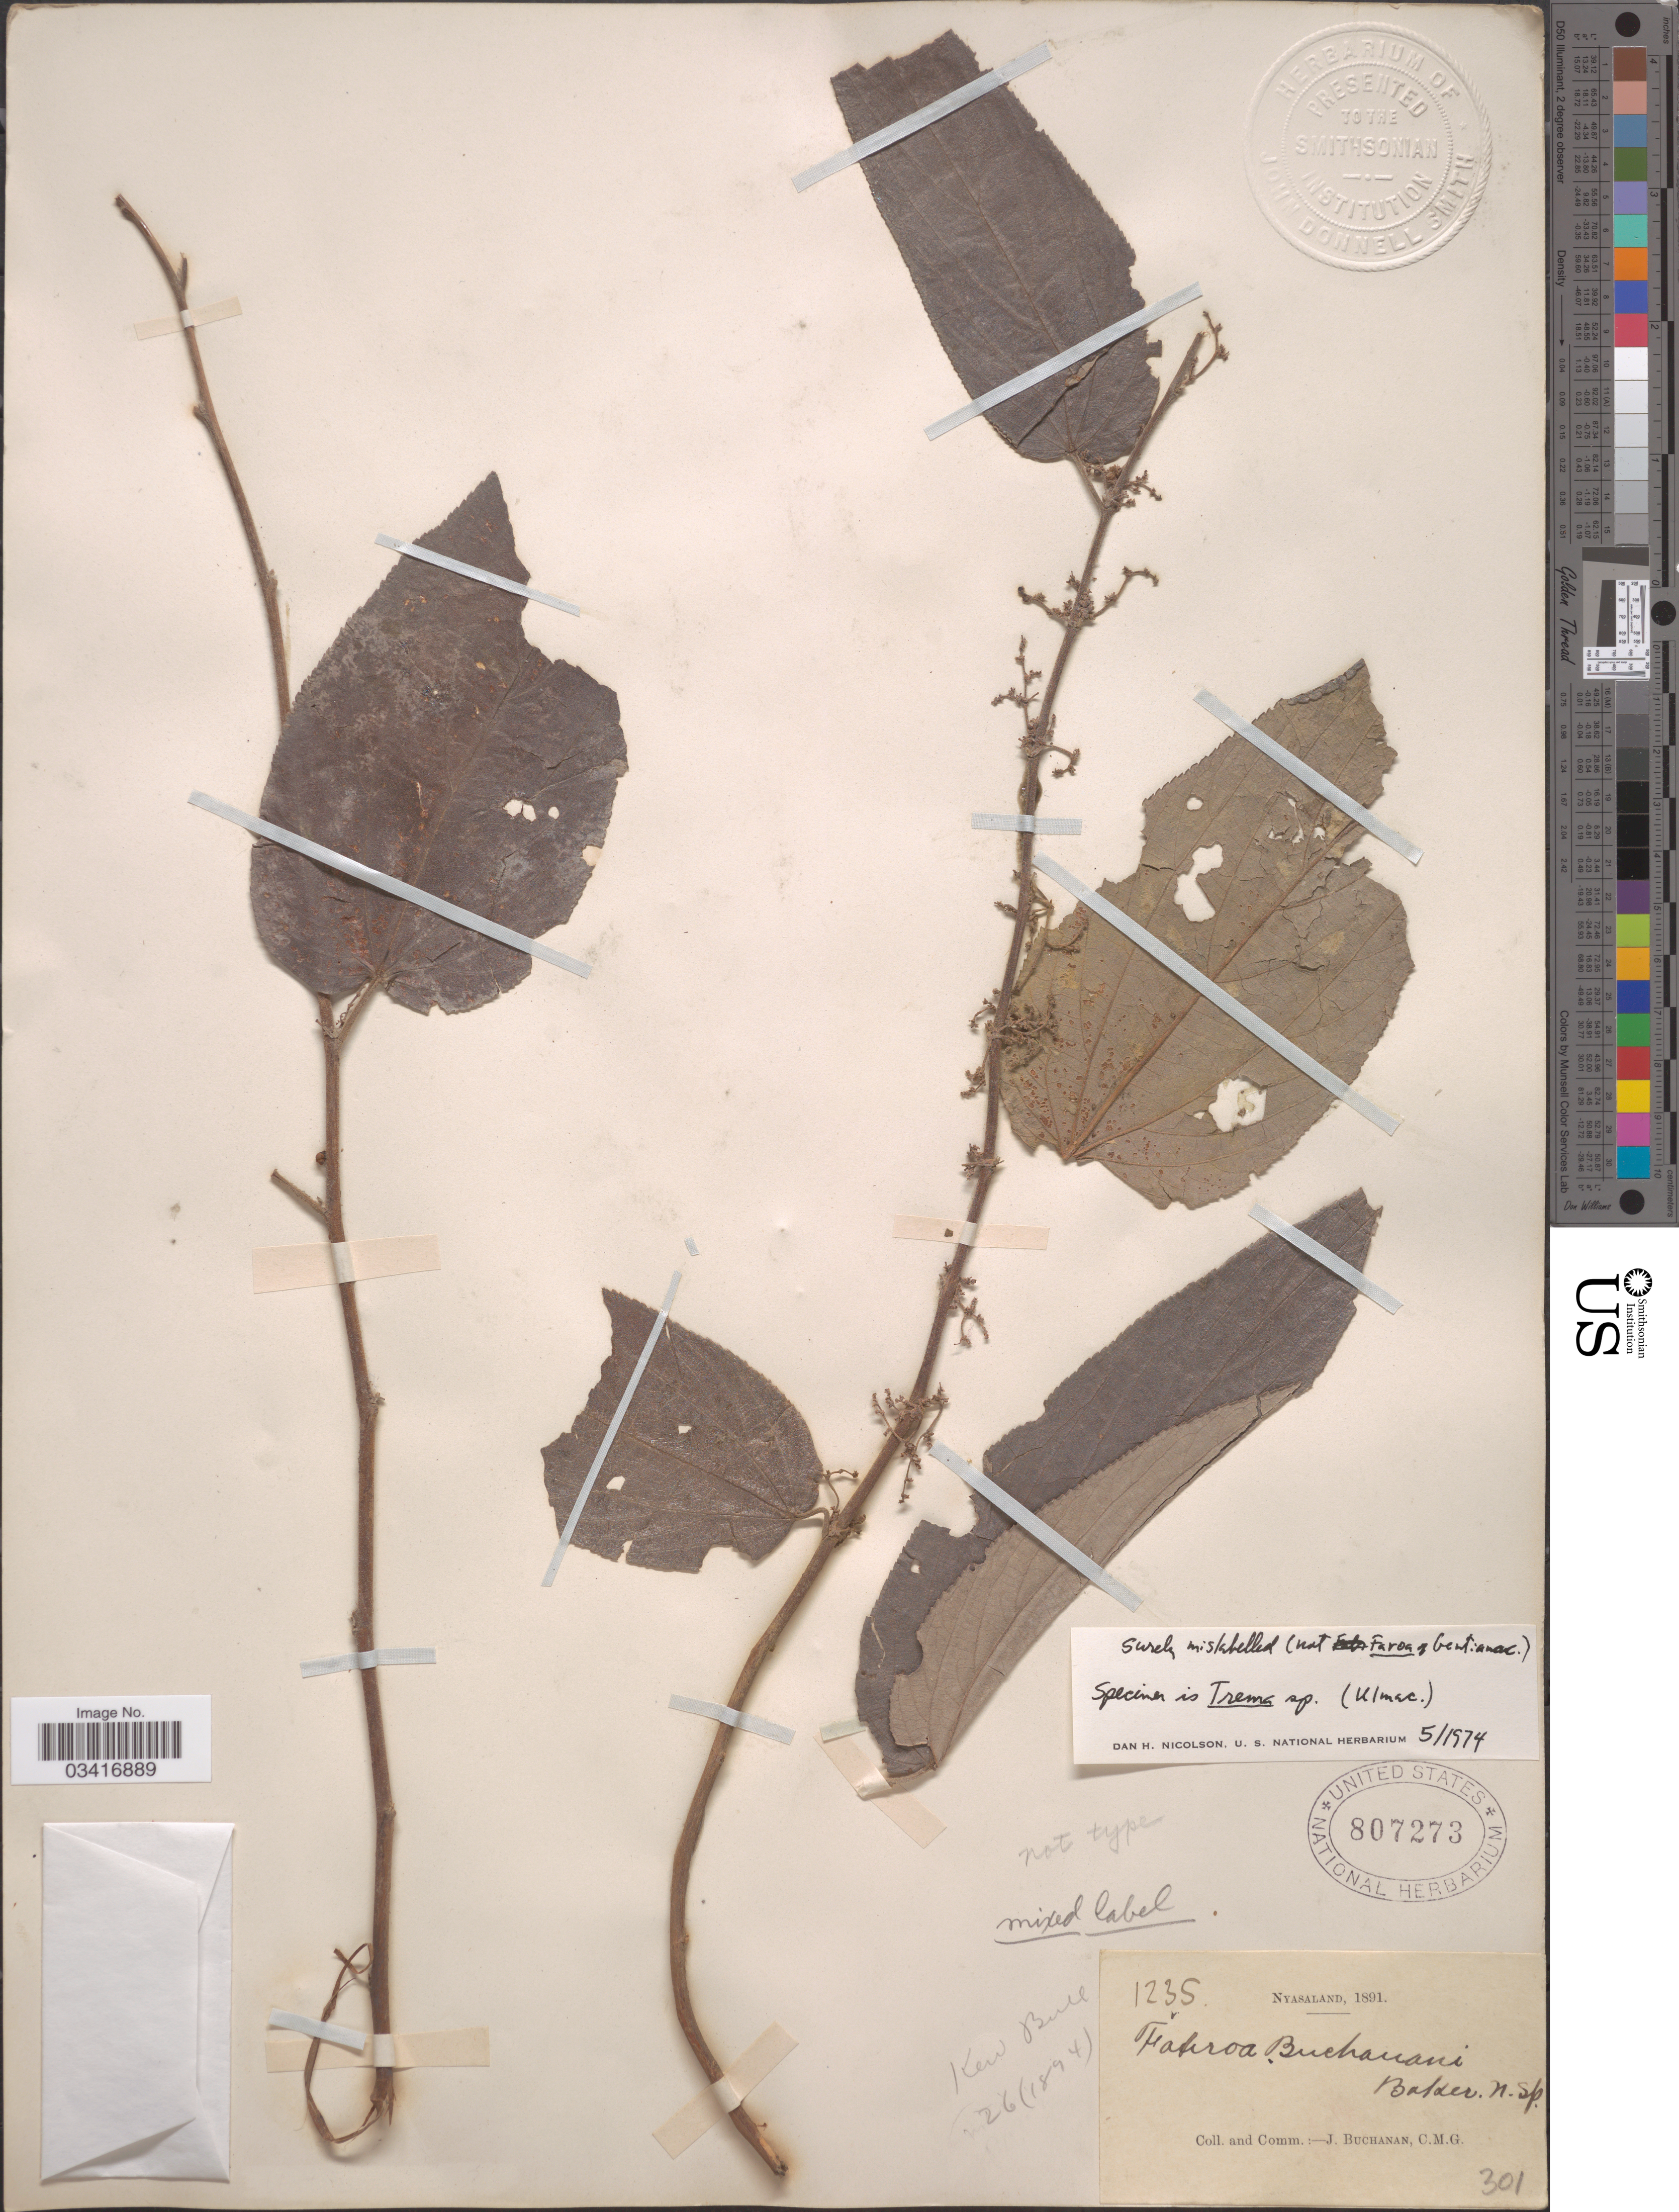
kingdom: Plantae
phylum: Tracheophyta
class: Magnoliopsida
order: Rosales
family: Cannabaceae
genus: Trema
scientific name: Trema sp.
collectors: J. Buchanan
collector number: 1235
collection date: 1891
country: Malawi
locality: Nyasaland.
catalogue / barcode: US 807273